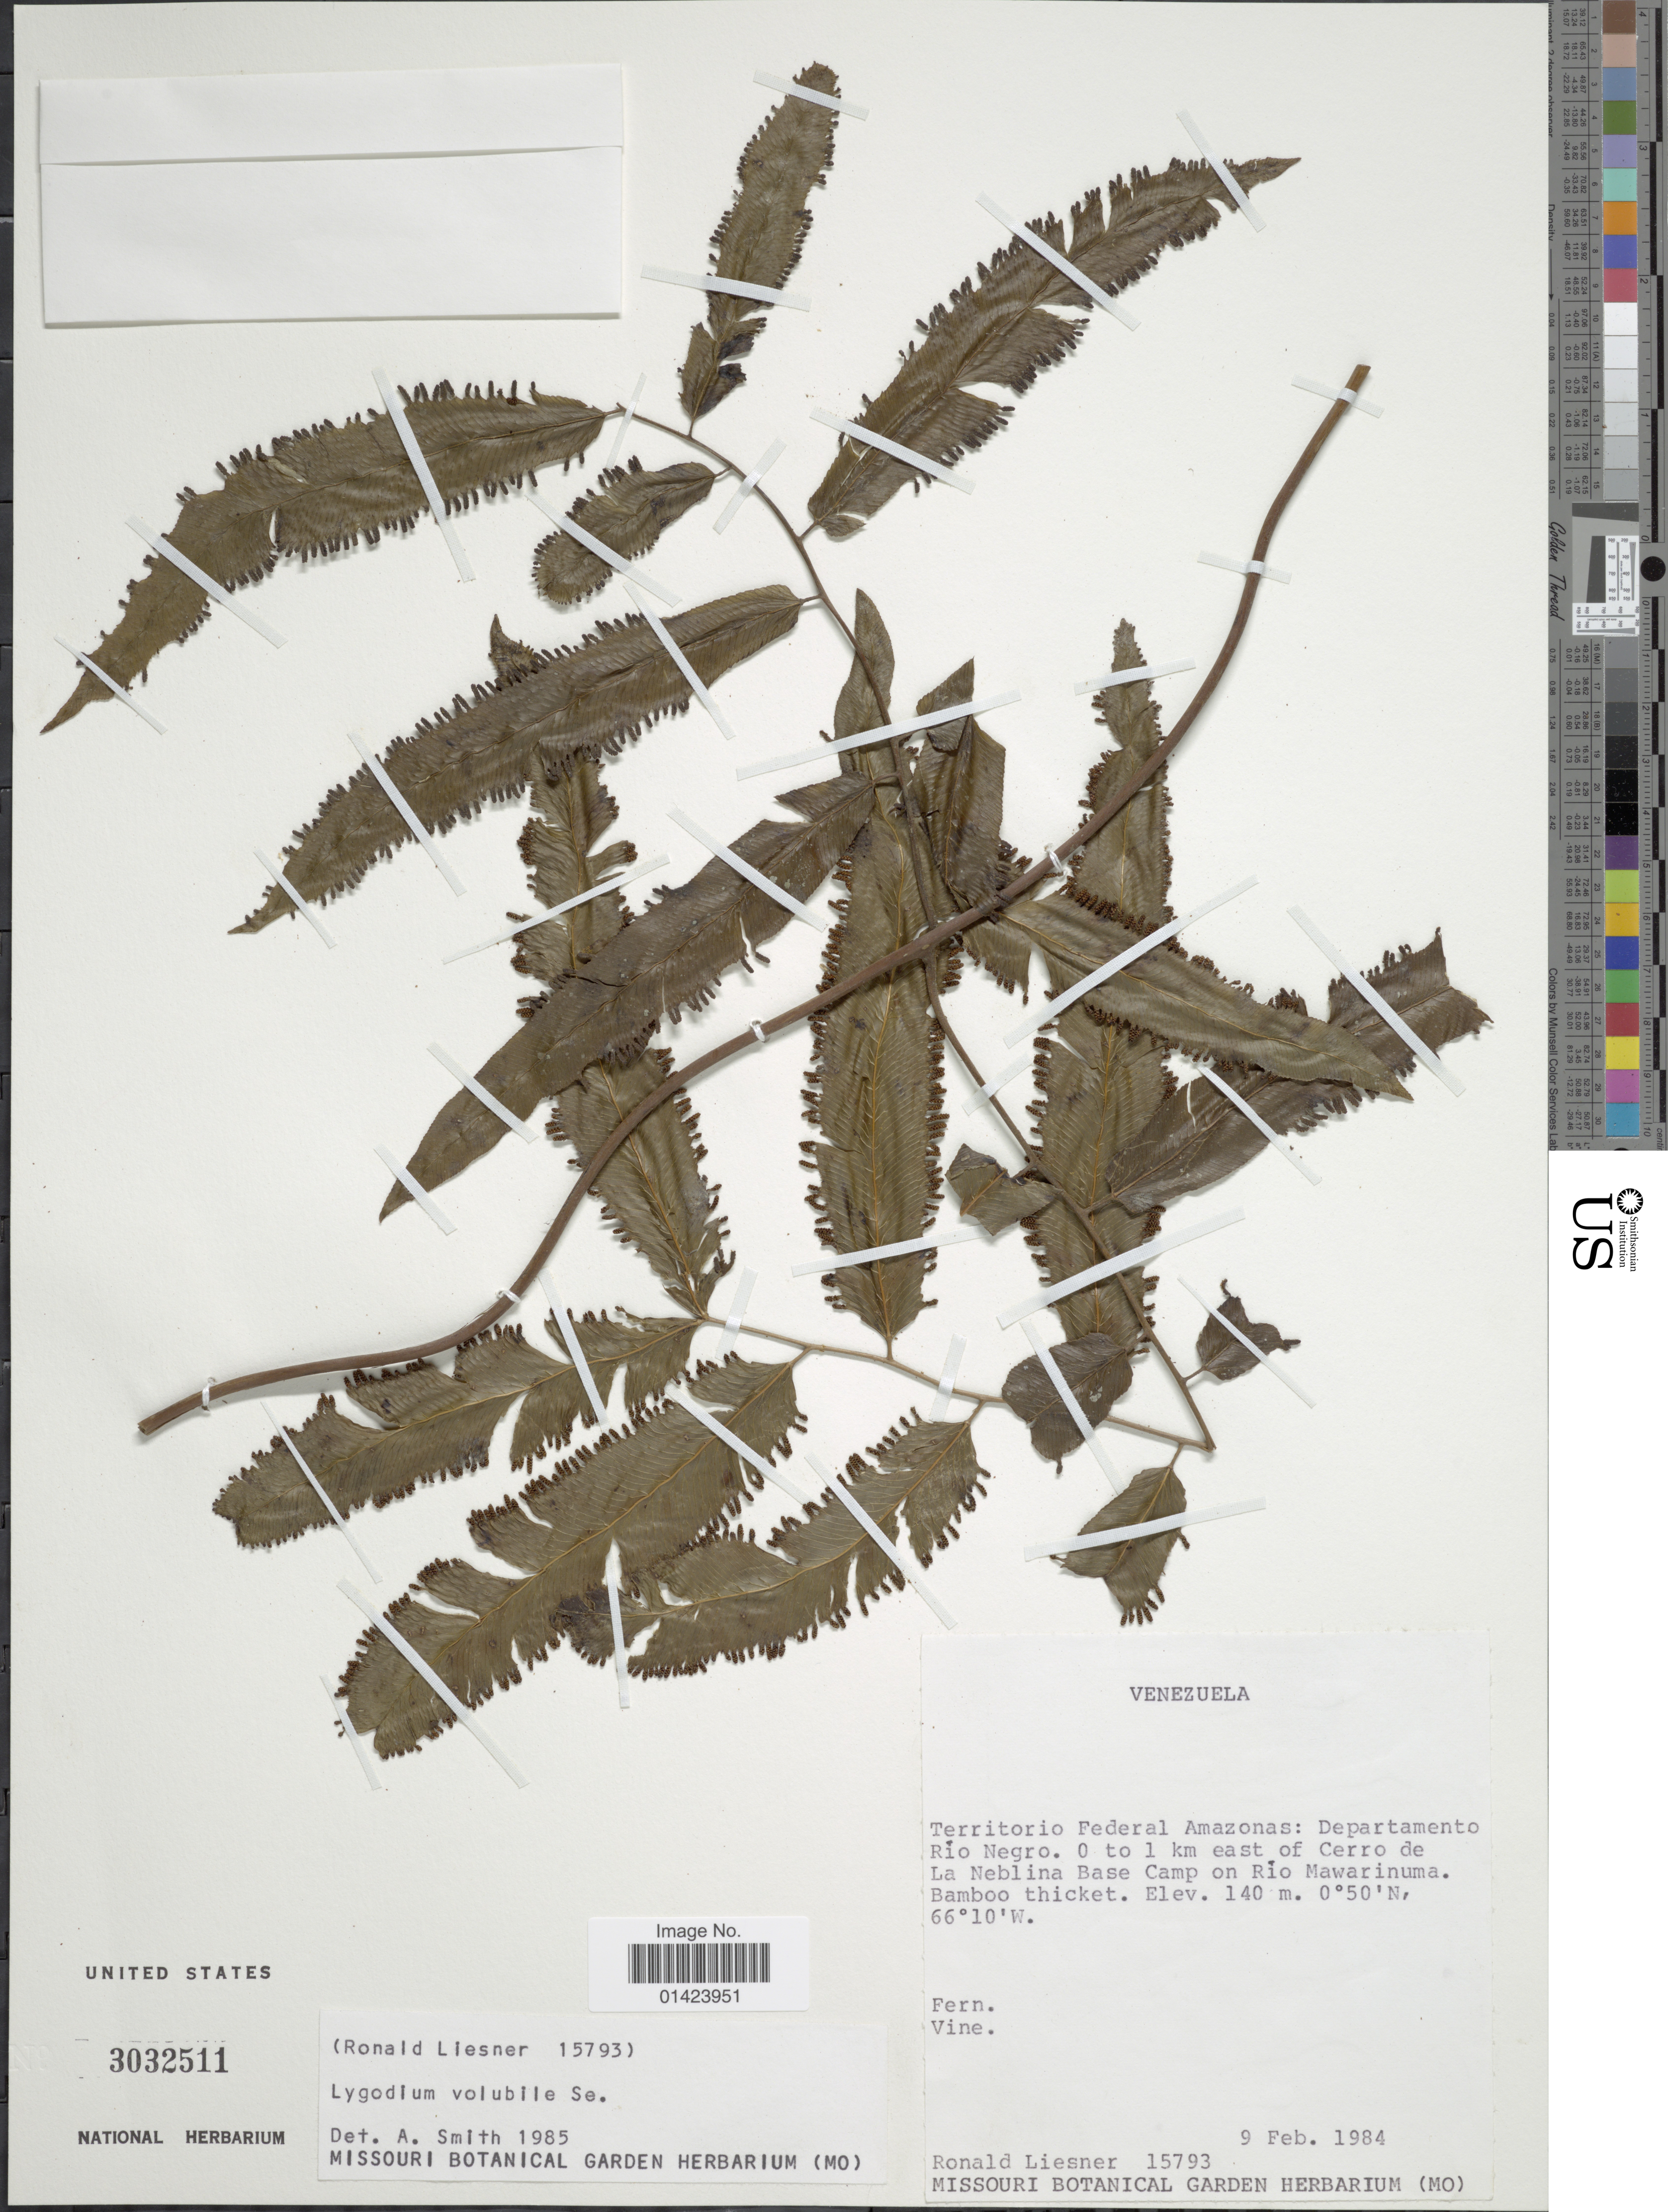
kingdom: Plantae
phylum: Tracheophyta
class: Polypodiopsida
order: Schizaeales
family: Lygodiaceae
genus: Lygodium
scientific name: Lygodium volubile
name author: Sw.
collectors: R. L. Liesner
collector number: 15793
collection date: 1984-02-09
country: Venezuela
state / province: Amazonas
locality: Territorio Federal Amazonas: Departamento Rio Negro, 0 to 1km east of Cerro de La Neblina Base Camp on Rio Mawarinuma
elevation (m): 140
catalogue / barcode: US 3032511